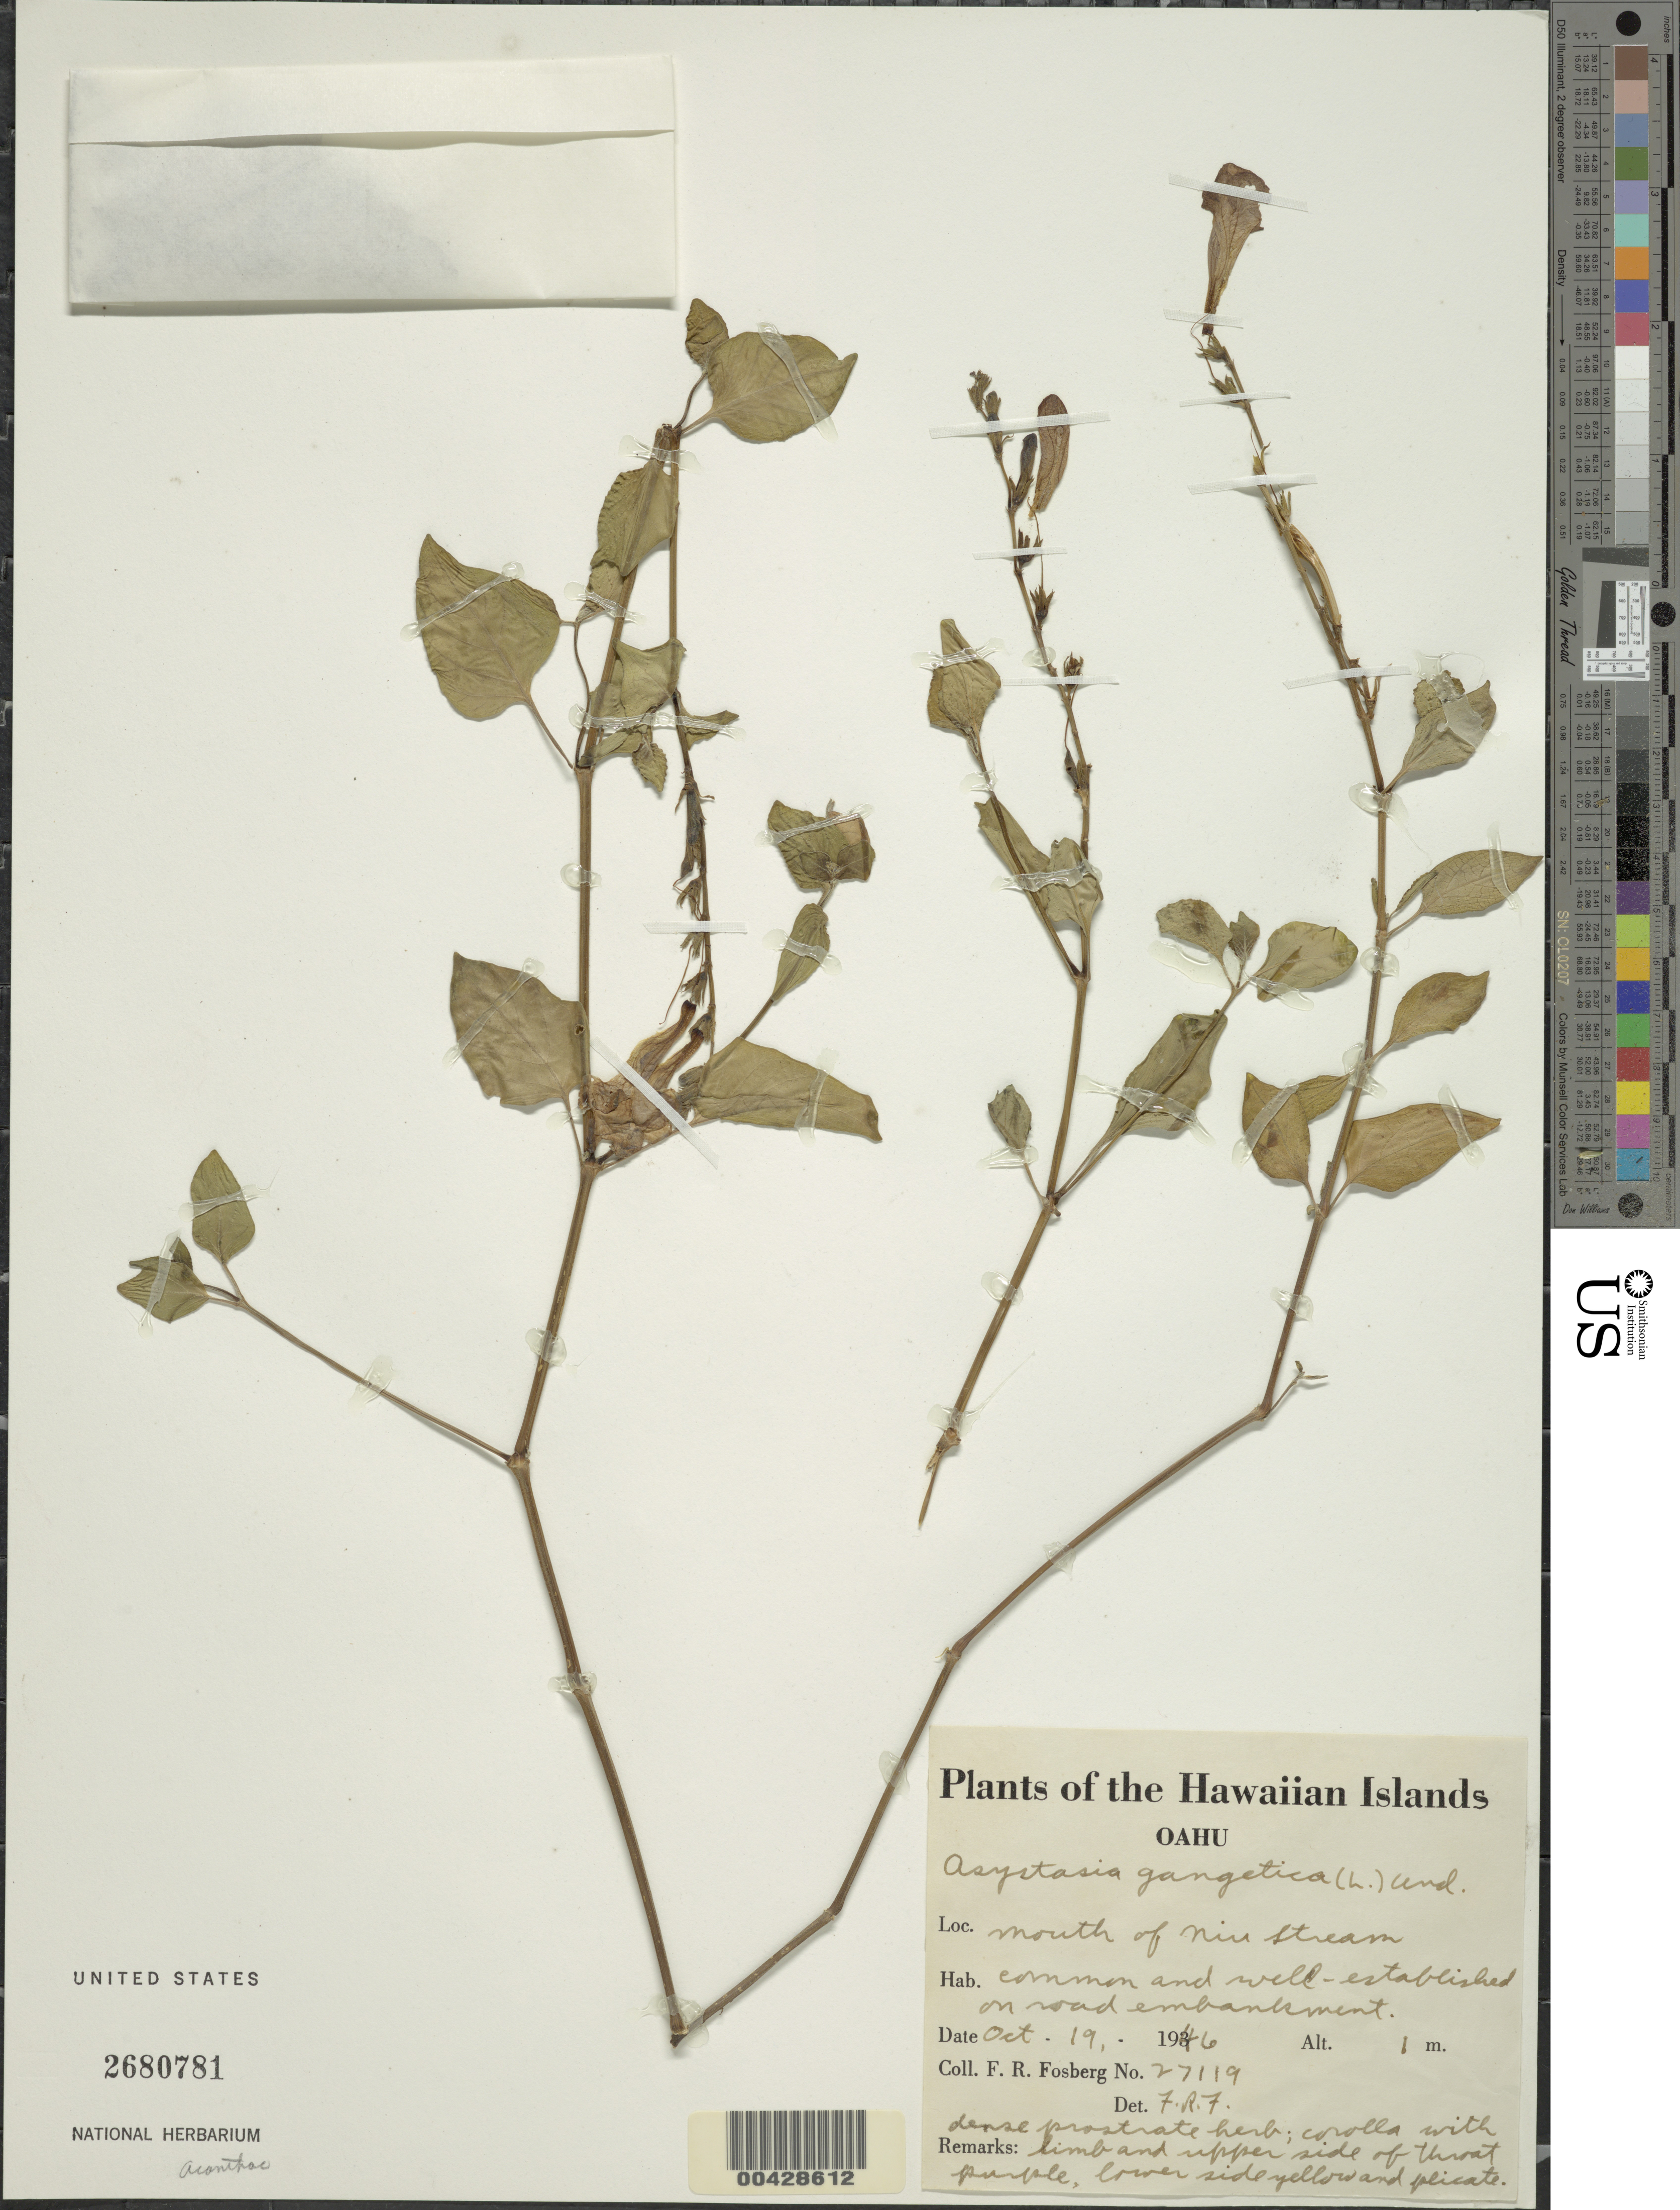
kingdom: Plantae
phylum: Tracheophyta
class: Magnoliopsida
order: Lamiales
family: Acanthaceae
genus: Asystasia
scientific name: Asystasia gangetica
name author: (L.) T. Anderson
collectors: F. R. Fosberg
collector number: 27119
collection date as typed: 19 Oct 1946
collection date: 1946-10-19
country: United States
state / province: Hawaii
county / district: Honolulu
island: Oahu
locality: Mouth of Niu Stream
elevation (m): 1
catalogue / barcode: US 2680781